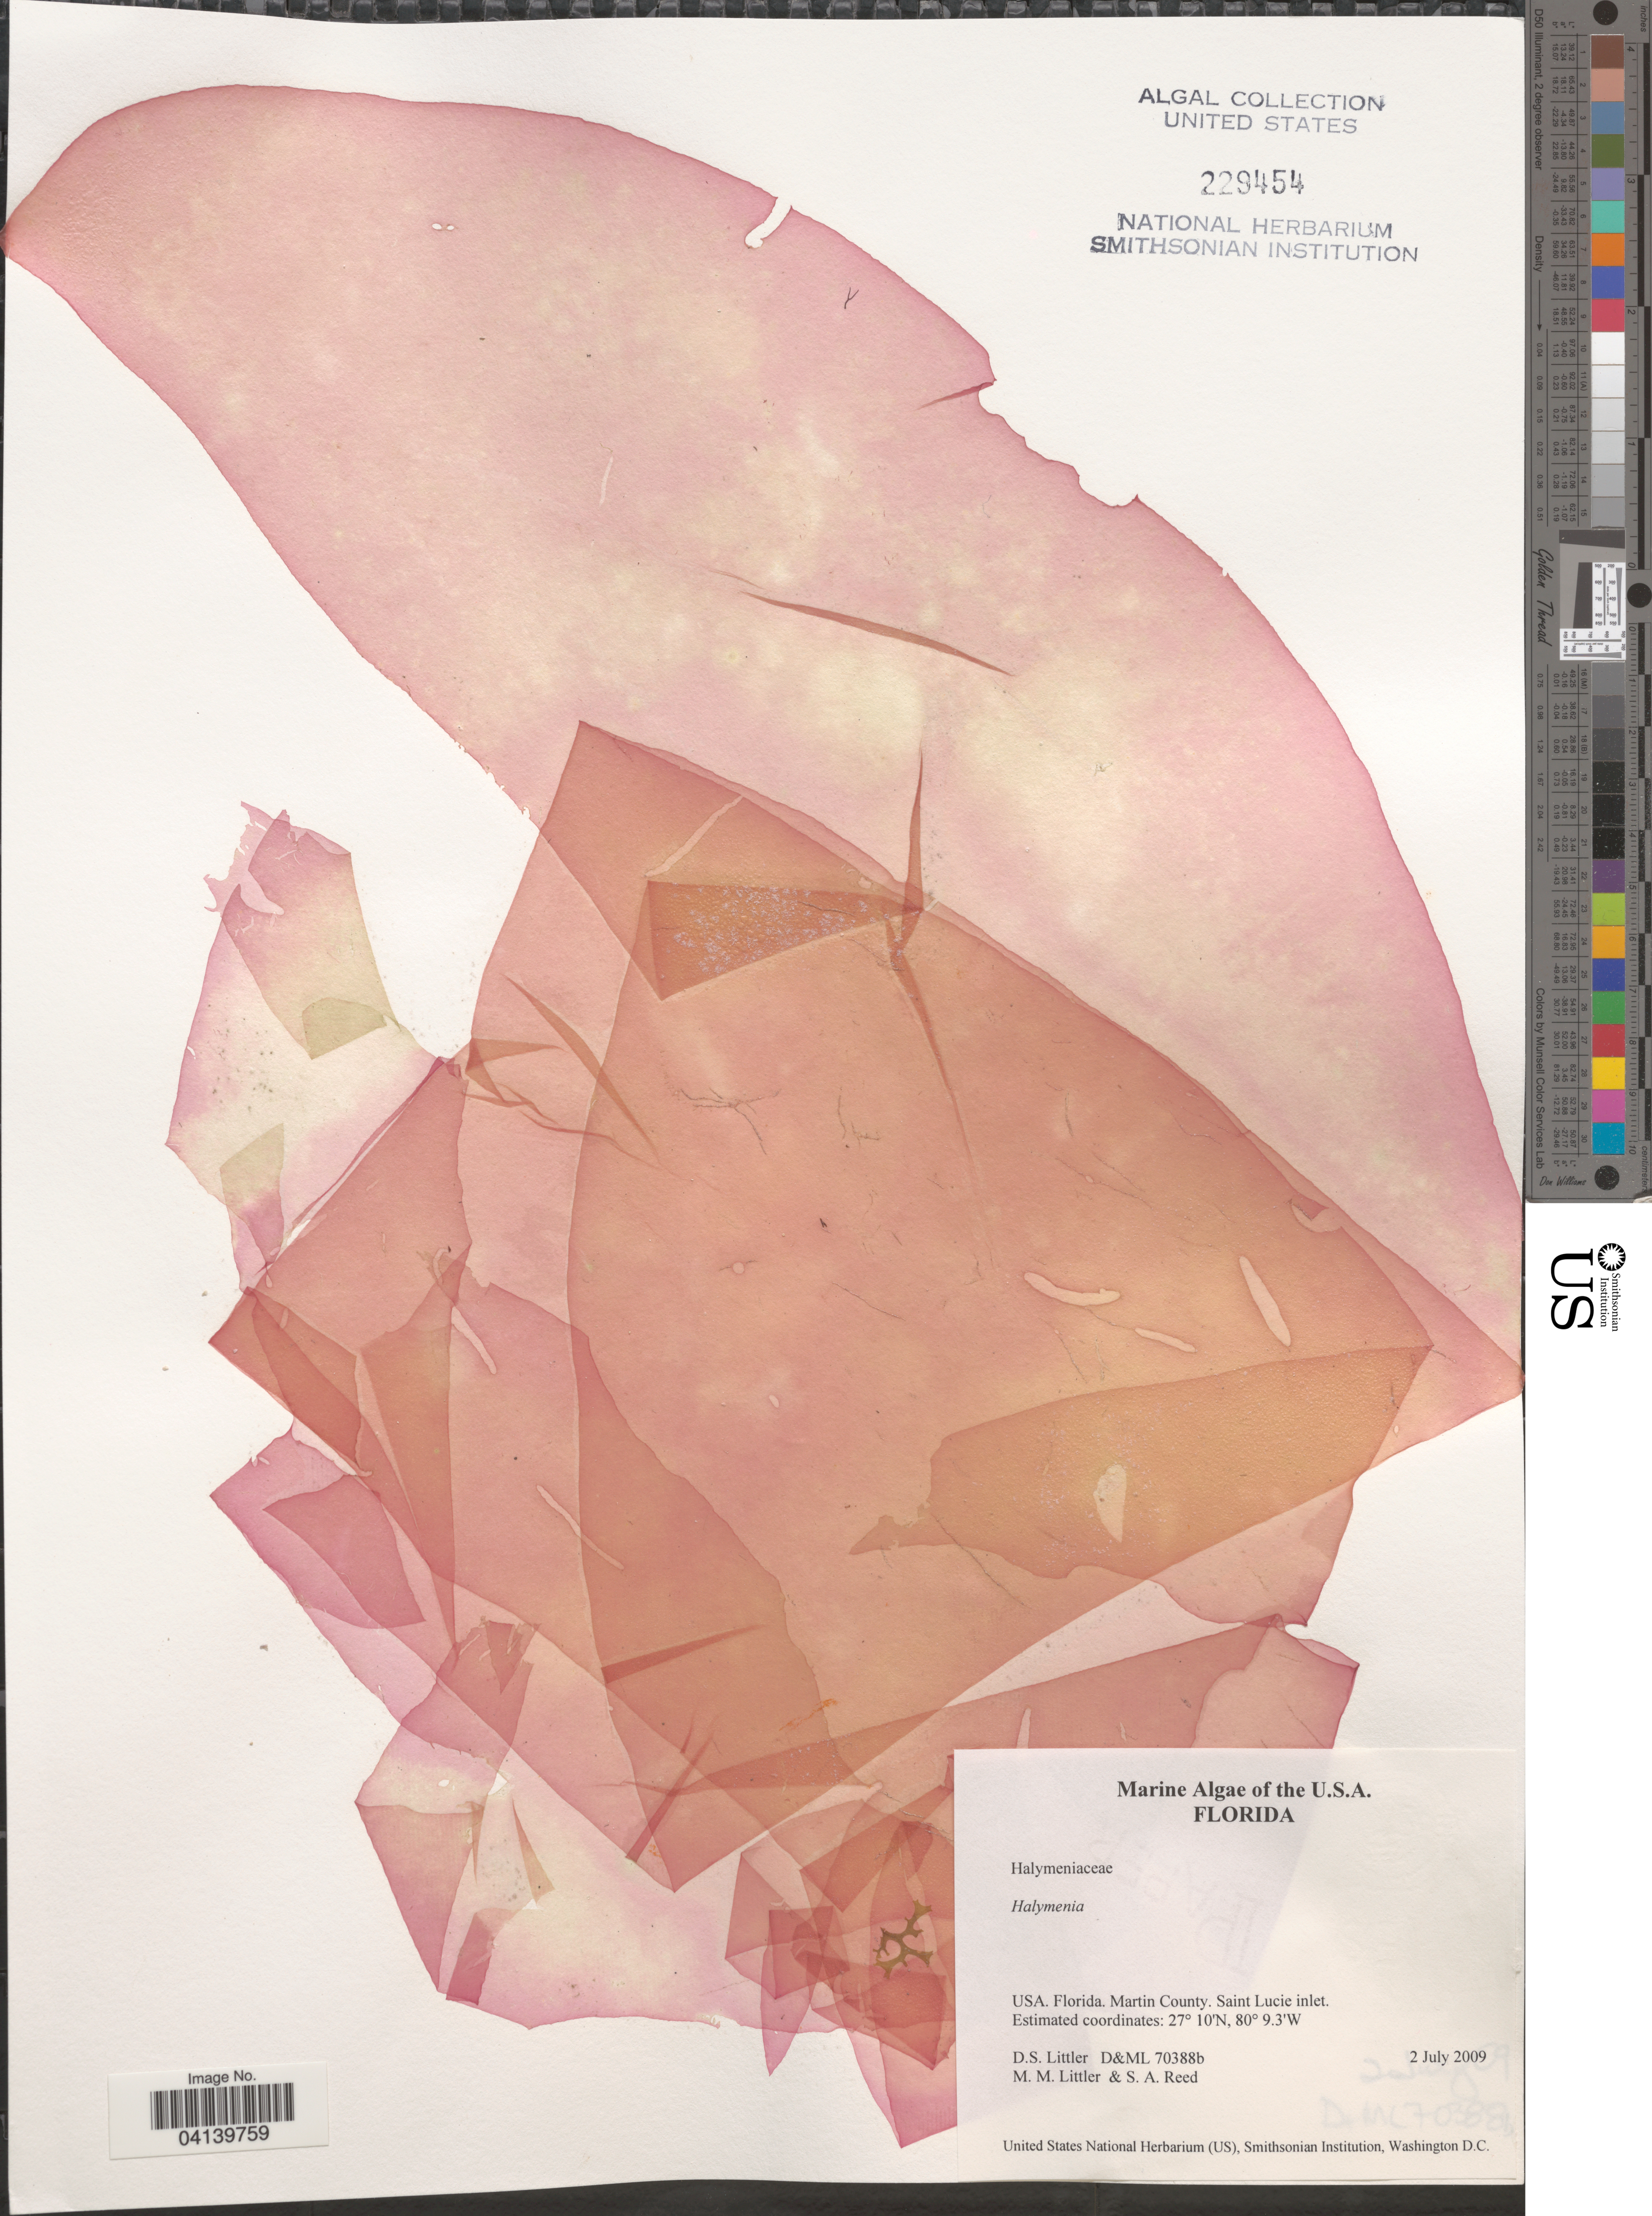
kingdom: Plantae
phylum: Rhodophyta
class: Florideophyceae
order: Halymeniales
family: Halymeniaceae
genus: Halymenia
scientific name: Halymenia sp.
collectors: D. S. Littler & S. Reed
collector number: D&ML 70388b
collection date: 2009-07-02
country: United States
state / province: Florida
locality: Martin County. Saint Lucie inlet.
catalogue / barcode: US 229454